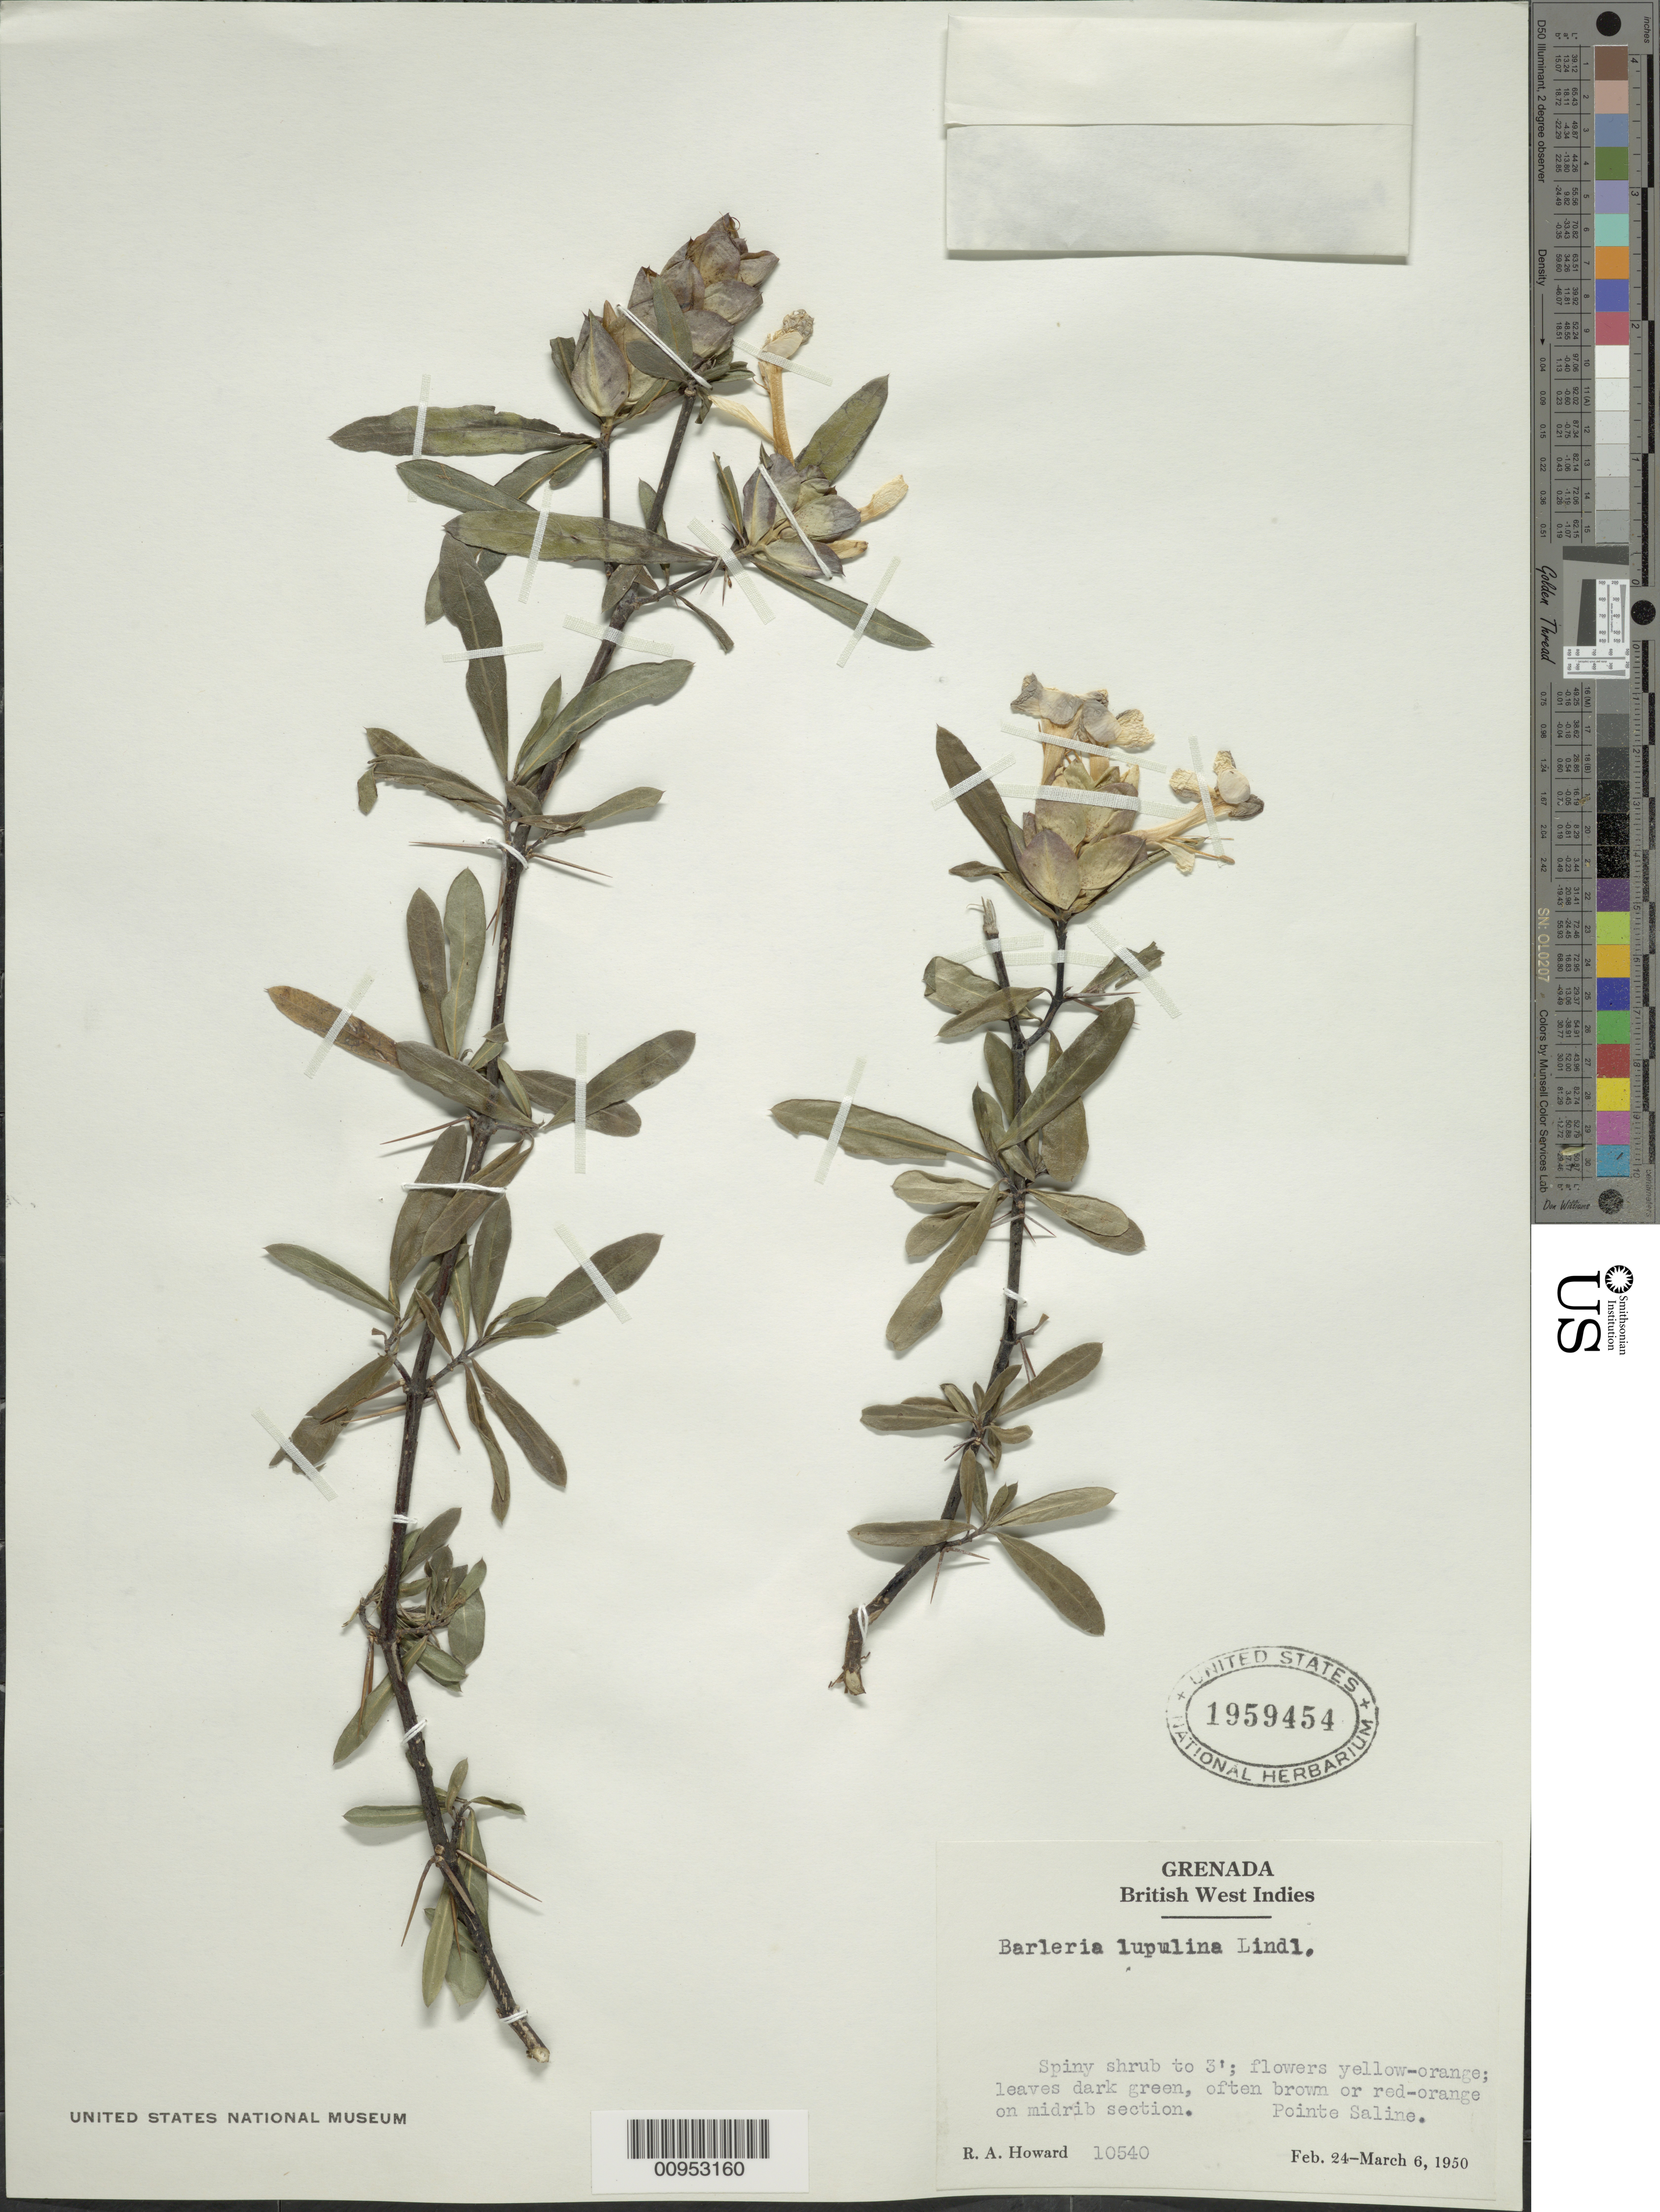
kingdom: Plantae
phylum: Tracheophyta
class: Magnoliopsida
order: Lamiales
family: Acanthaceae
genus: Barleria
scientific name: Barleria lupulina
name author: Lindl.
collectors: R. A. Howard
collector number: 10540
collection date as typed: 24 Feb 1950 to 06 Mar 1950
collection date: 1950-02-24/1950-03-06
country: Grenada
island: Grenada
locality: Pointe Saline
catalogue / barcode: US 1959454